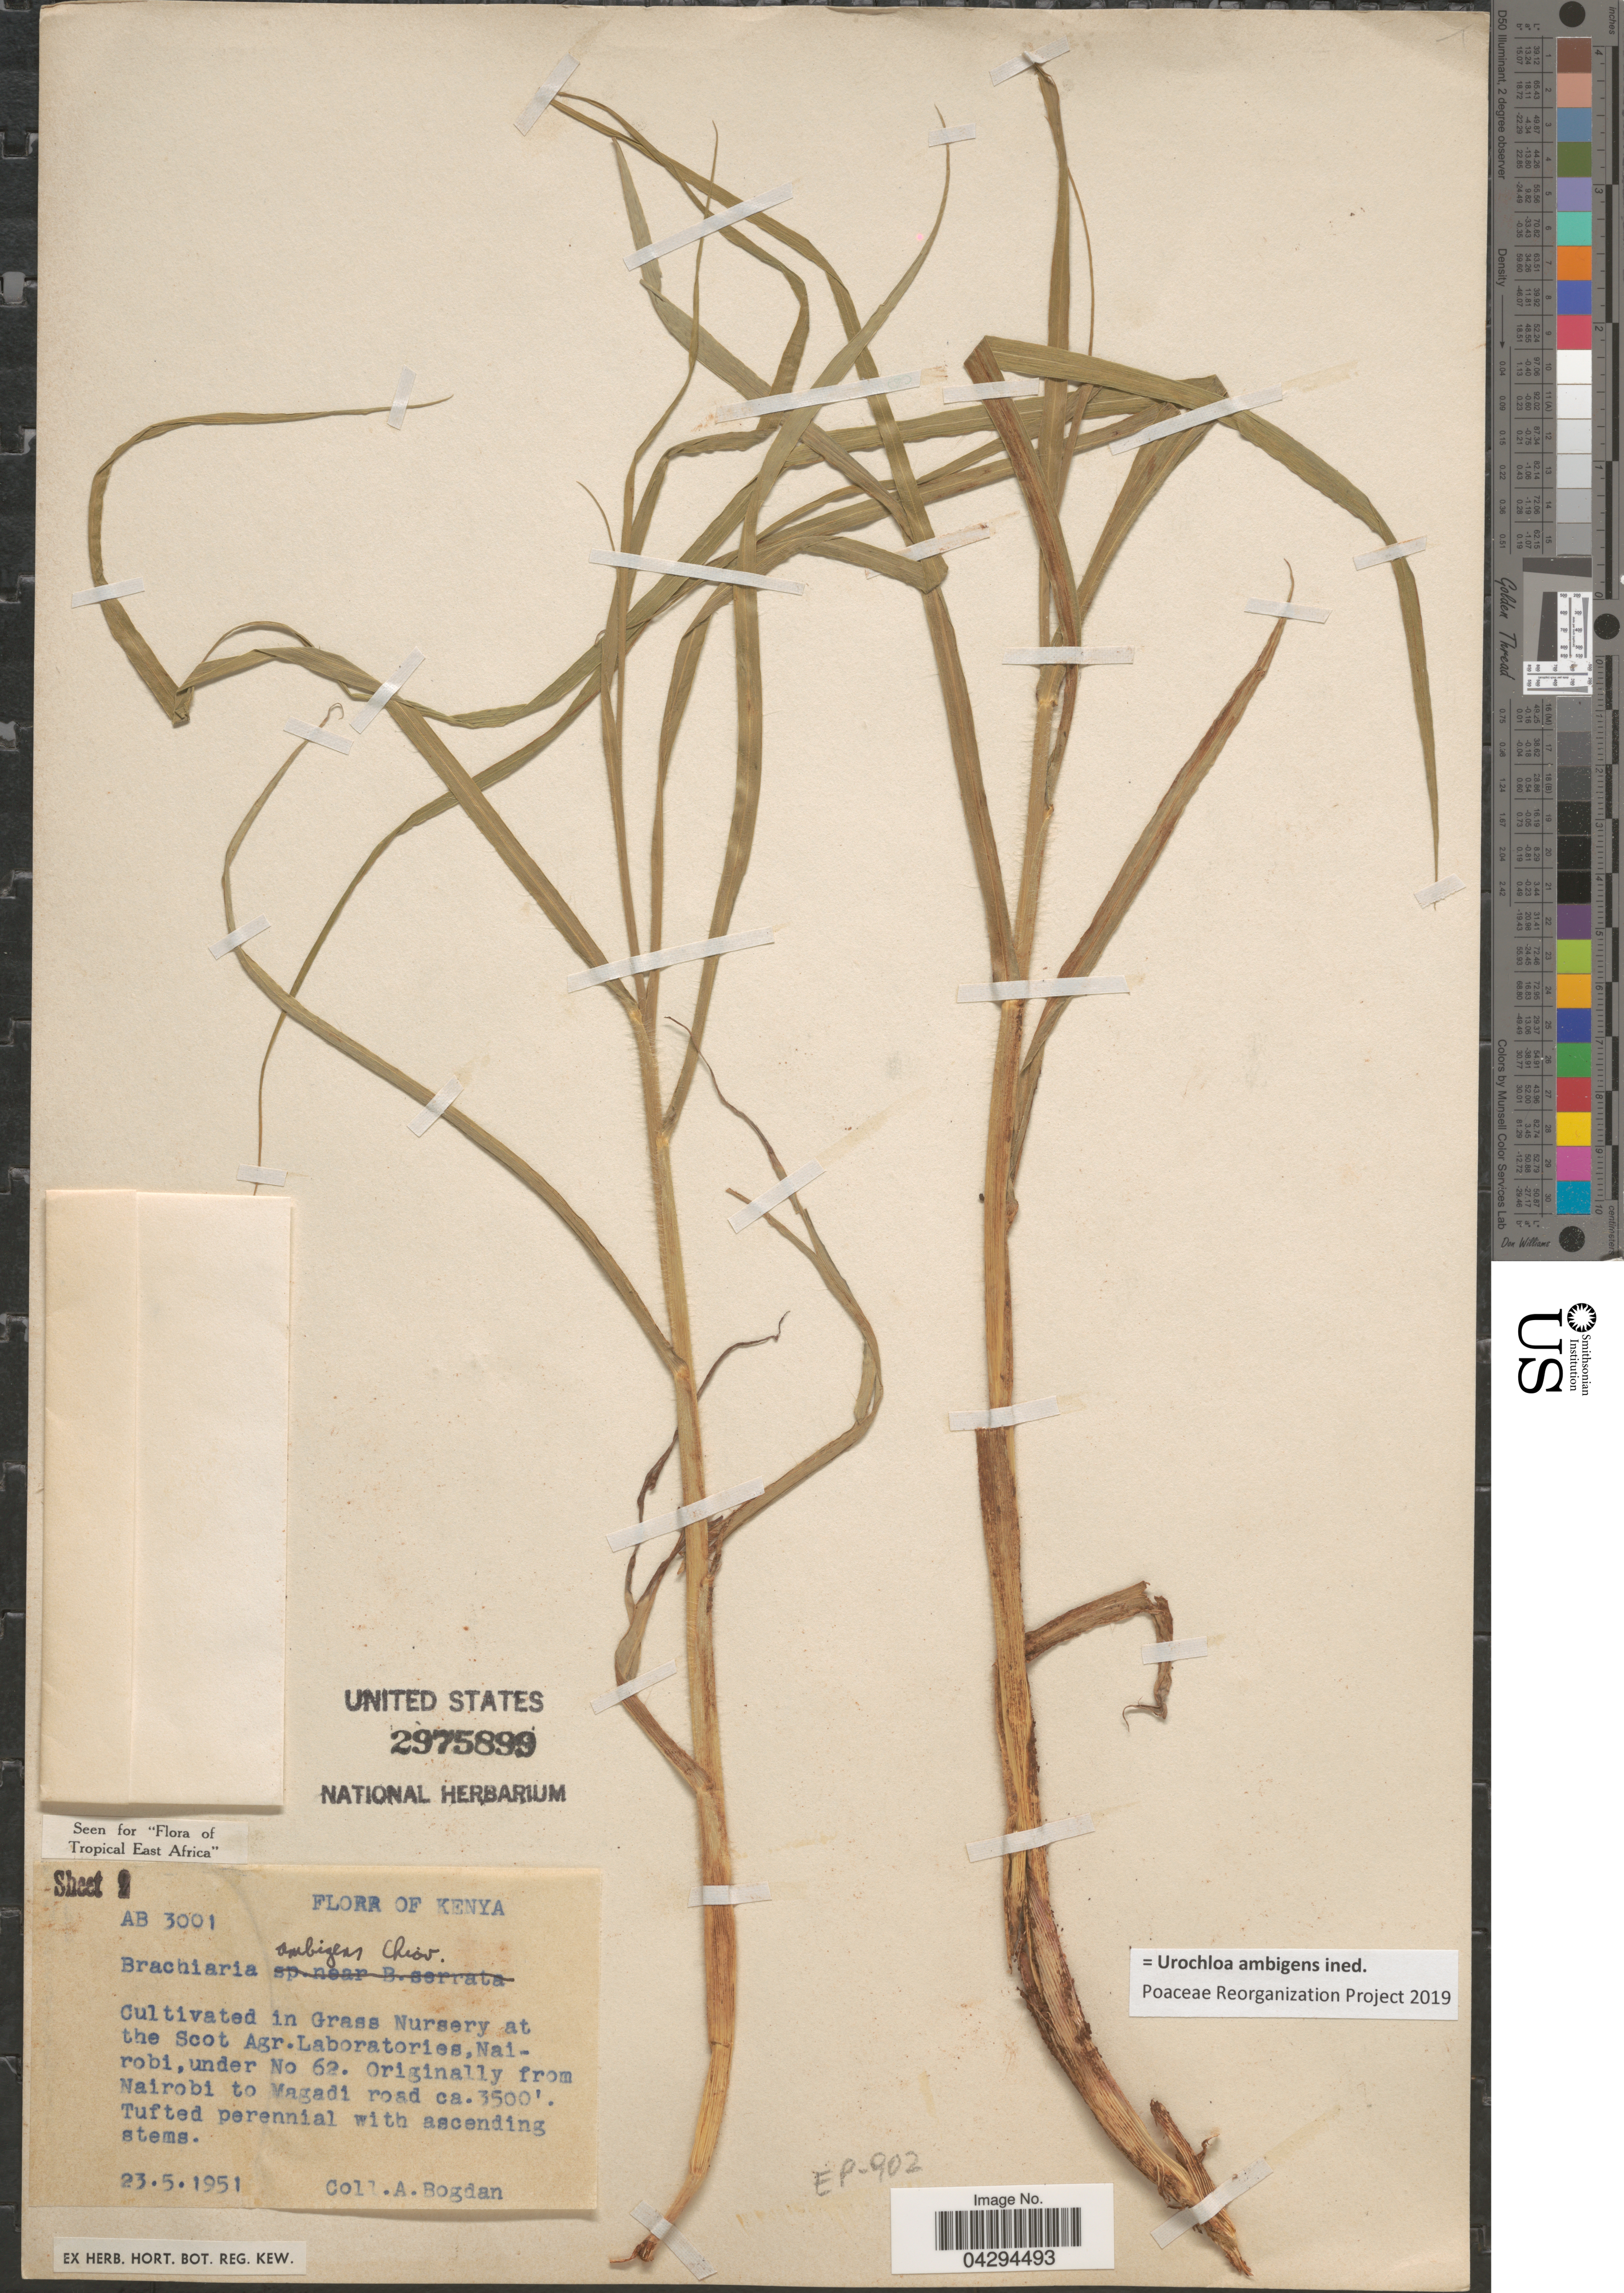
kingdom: Plantae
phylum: Tracheophyta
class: Liliopsida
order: Poales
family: Poaceae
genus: Urochloa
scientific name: Urochloa ambigens ined.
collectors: A. Bogdan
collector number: AB3001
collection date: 1951-05-23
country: Kenya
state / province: Nairobi Area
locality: In Grass Nursery at the Scot Agr. Laboratories, Nairobi, under No 62.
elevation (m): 1067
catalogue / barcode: US 2975899